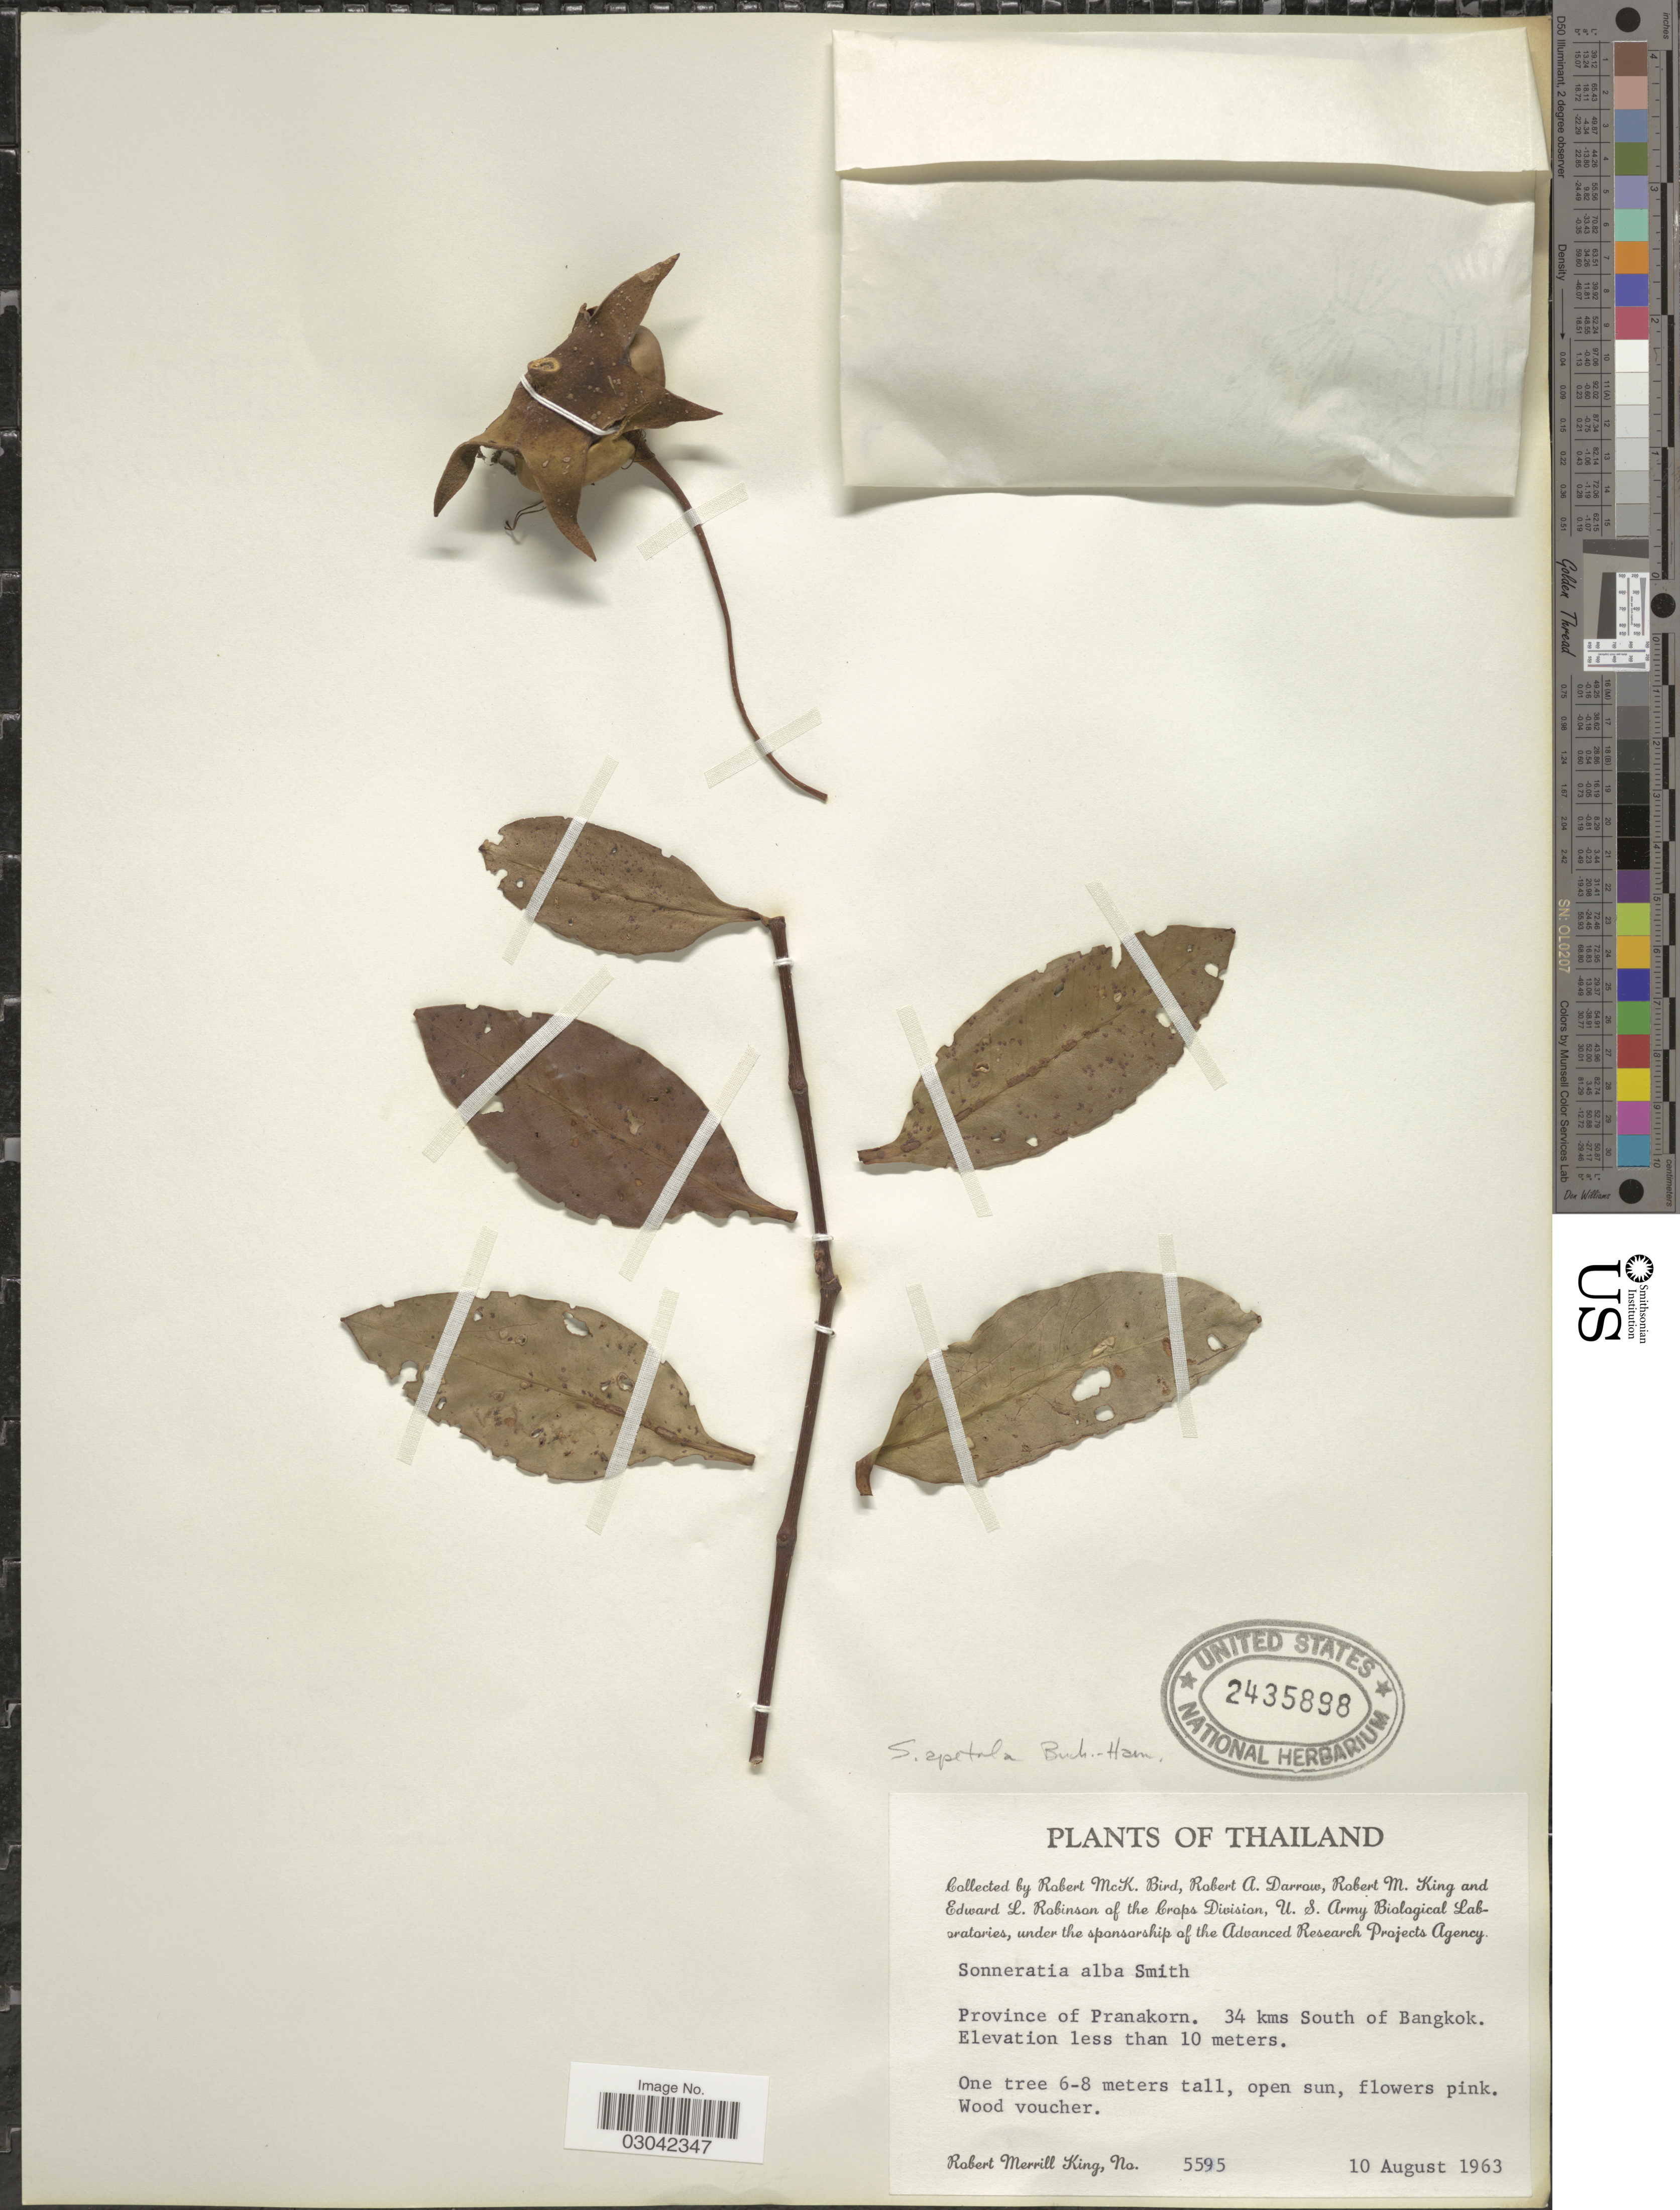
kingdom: Plantae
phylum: Tracheophyta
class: Magnoliopsida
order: Myrtales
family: Lythraceae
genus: Sonneratia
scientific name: Sonneratia apetala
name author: Buch.-Ham.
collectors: R. M. King, R. M. Bird, R. A. Darrow & E. L. Robinson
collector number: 5595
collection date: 1963-08-10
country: Thailand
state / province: Bangkok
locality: Province of Pranakorn. 34 kms South of Bangkok.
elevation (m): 10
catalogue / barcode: US 2435898